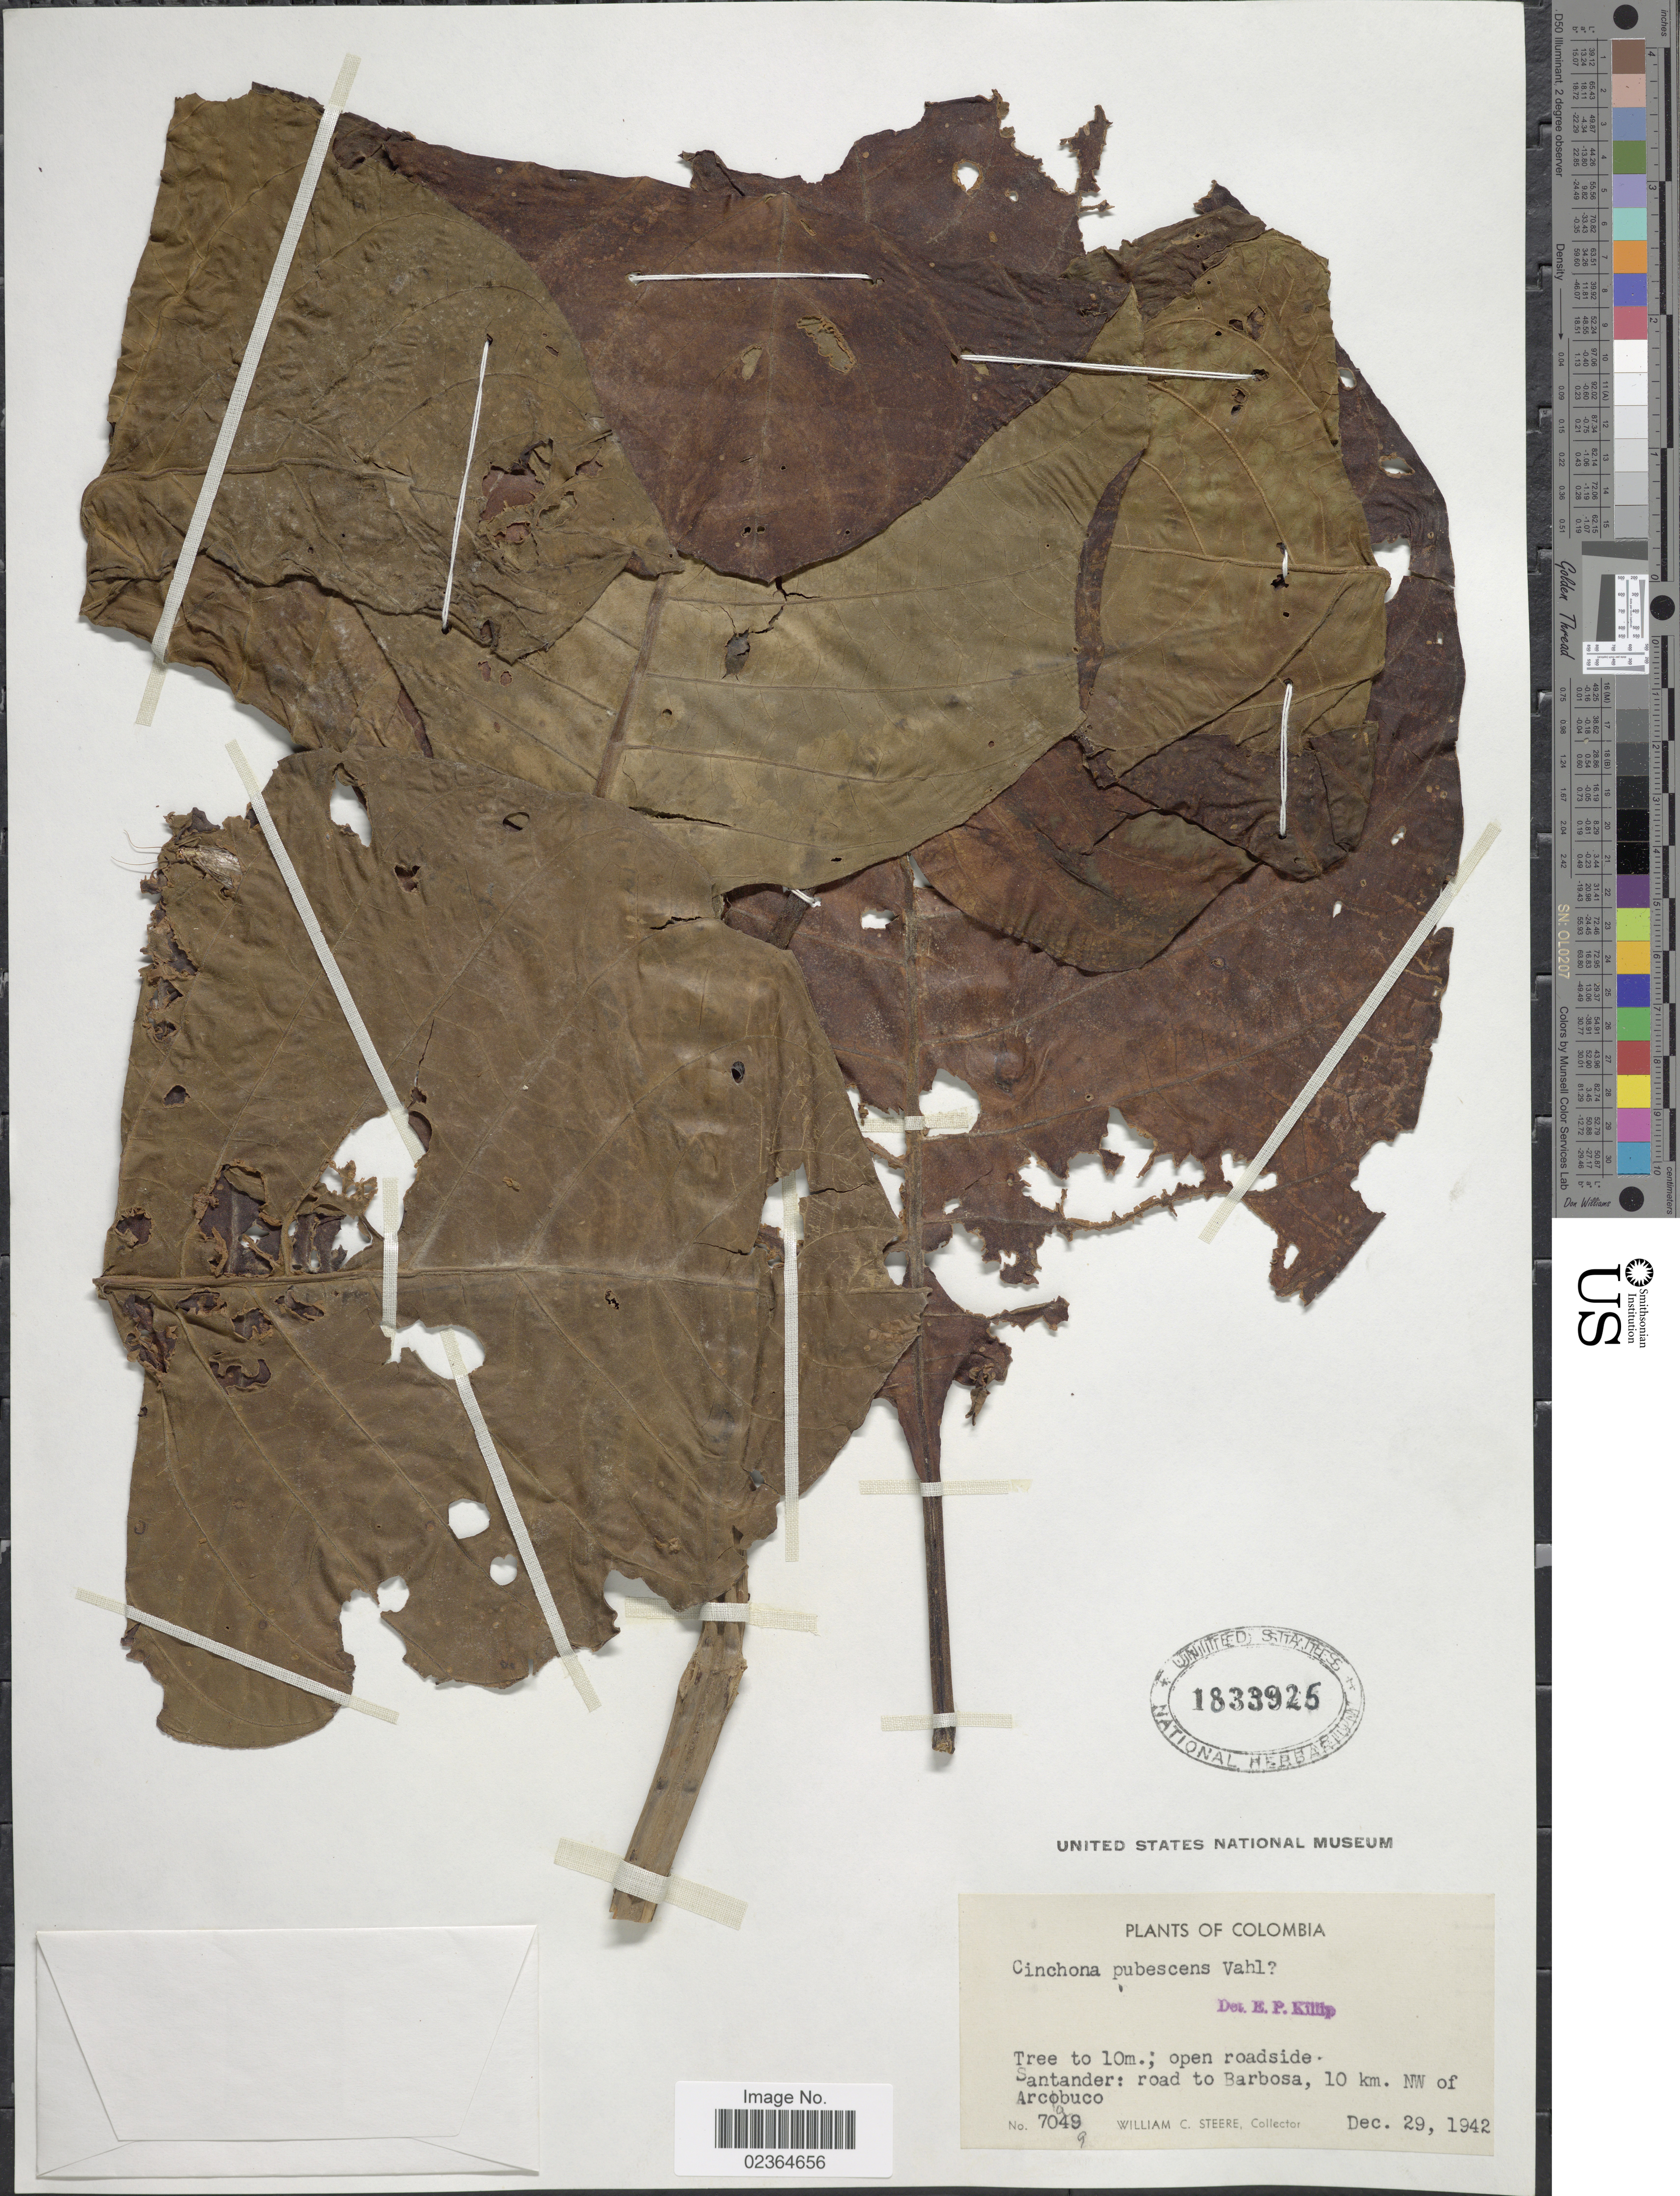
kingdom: Plantae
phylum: Tracheophyta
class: Magnoliopsida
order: Gentianales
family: Rubiaceae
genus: Cinchona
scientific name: Cinchona pubescens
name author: Vahl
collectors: W. C. Steere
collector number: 7049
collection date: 1942-12-29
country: Colombia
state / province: Santander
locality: Road to Barbosa, 10 km. NW of Arcabuco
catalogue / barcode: US 1833925